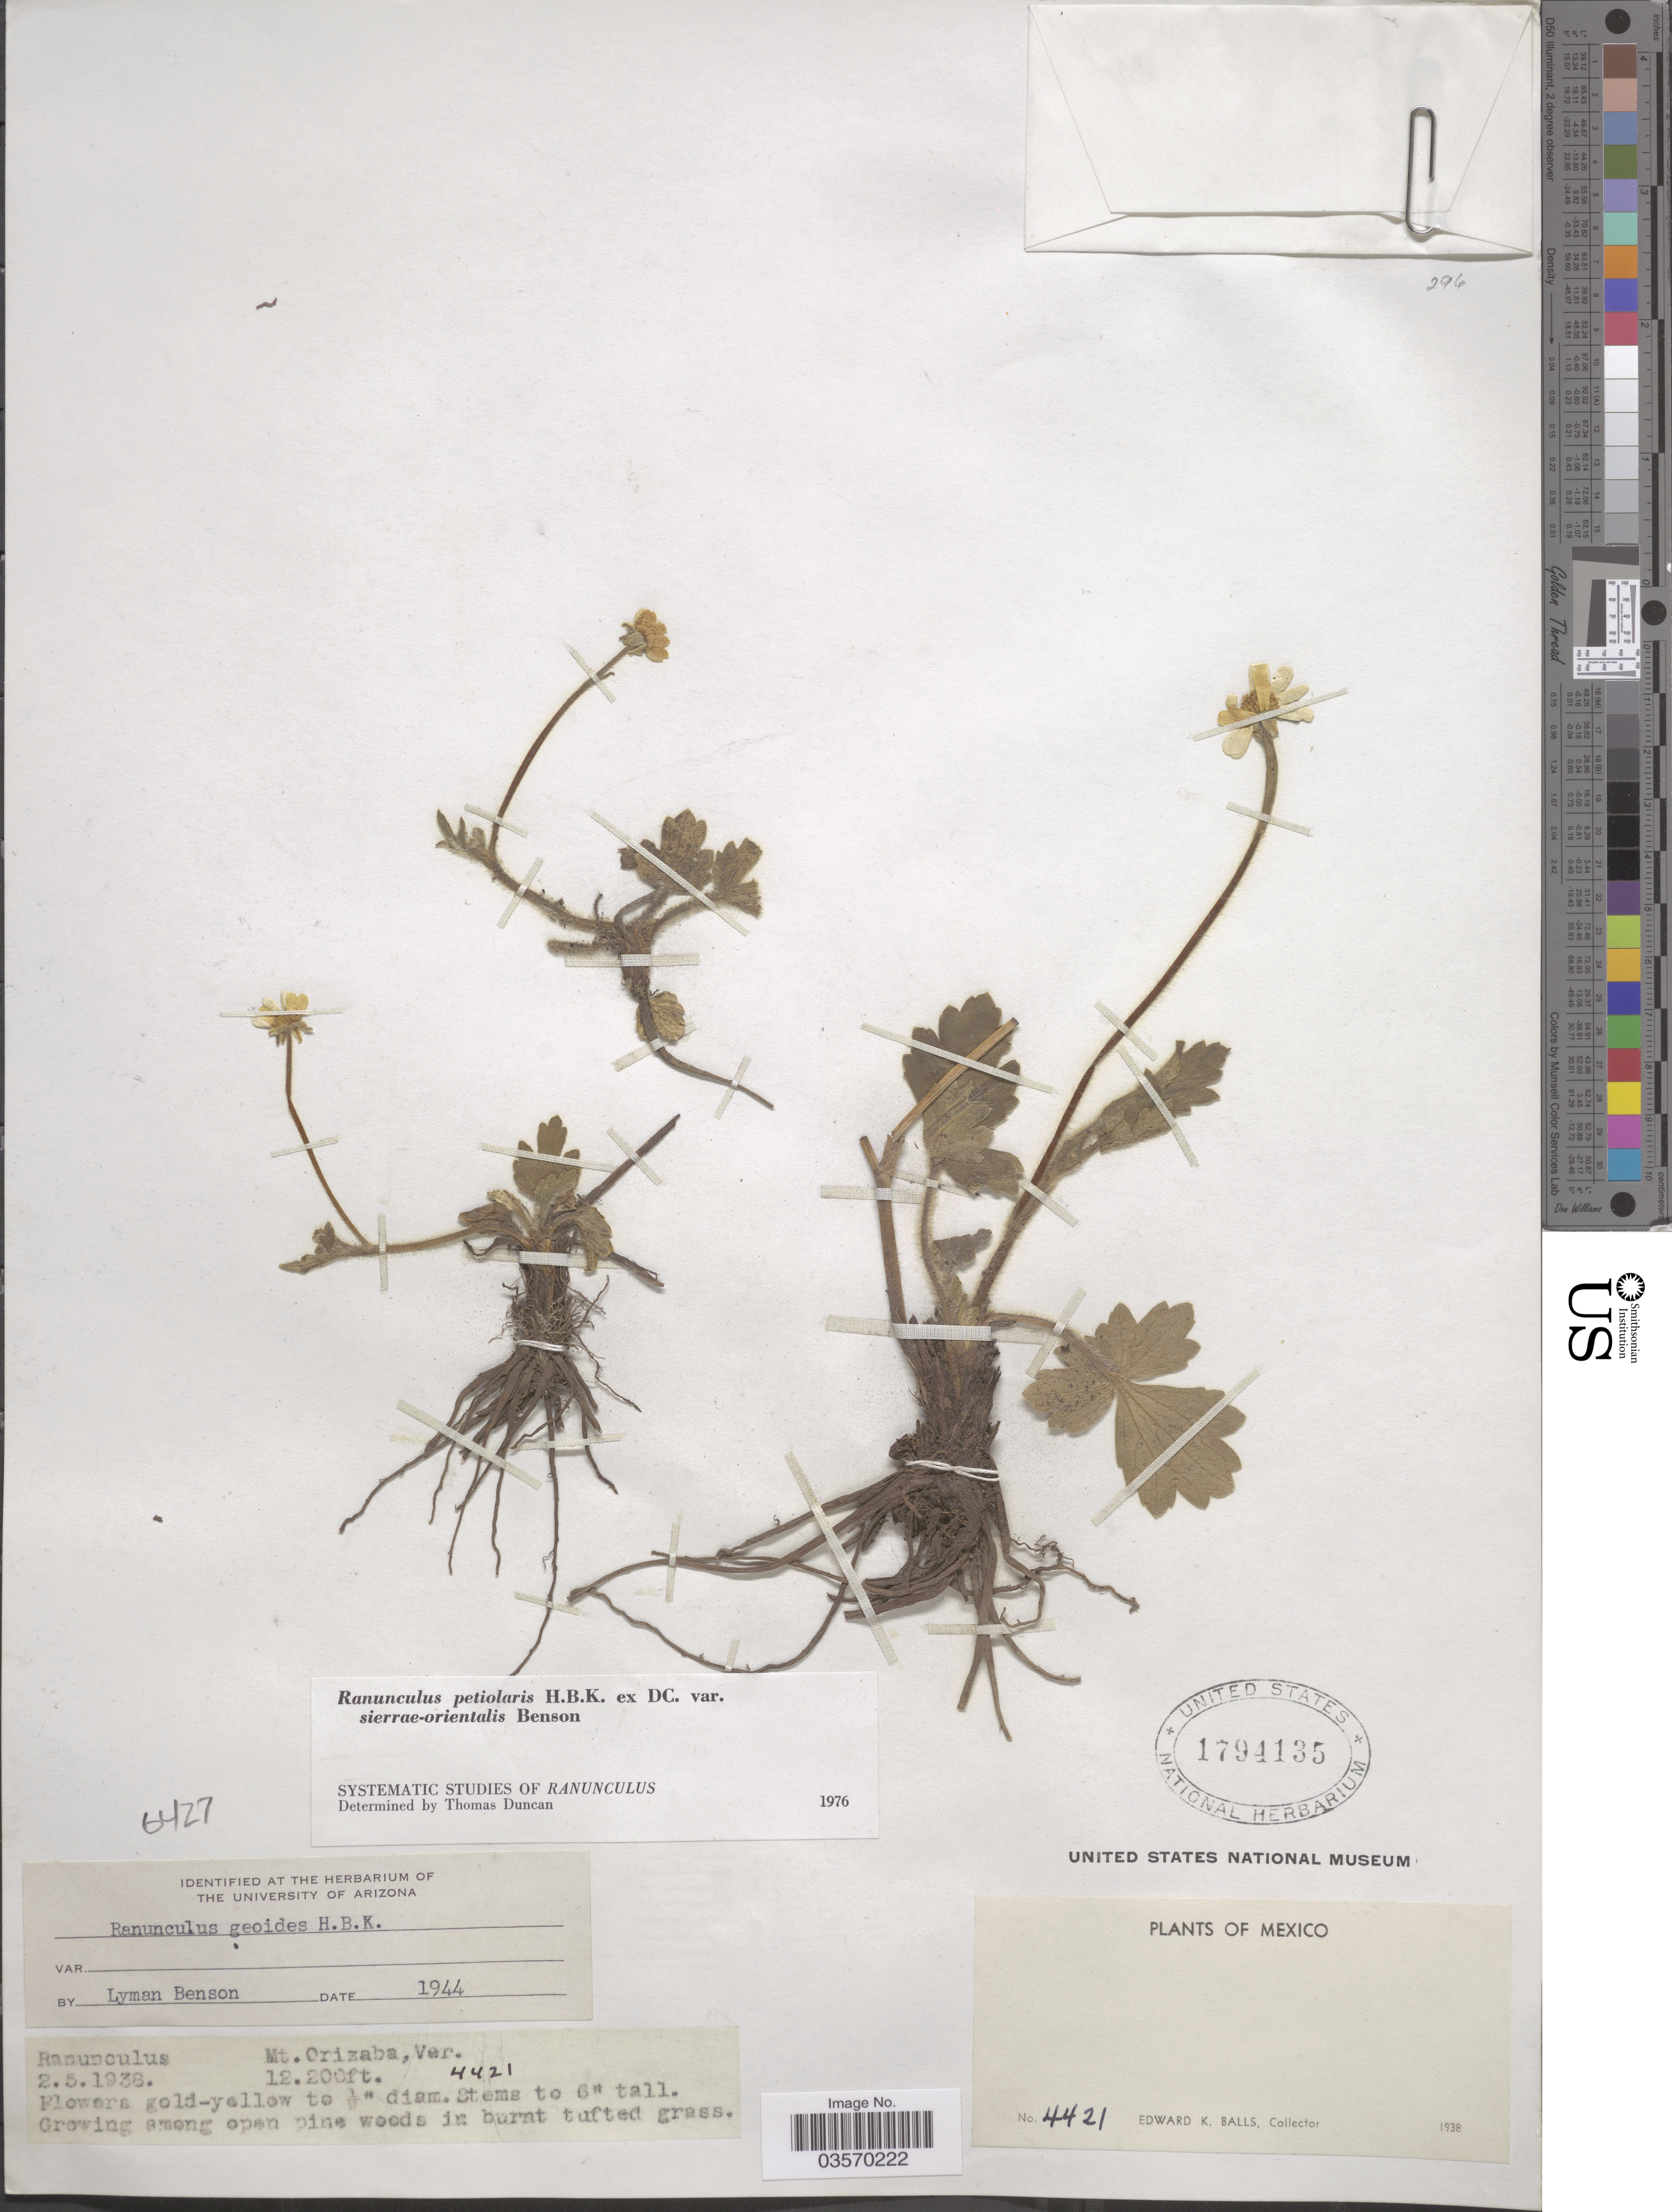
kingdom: Plantae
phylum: Tracheophyta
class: Magnoliopsida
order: Ranunculales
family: Ranunculaceae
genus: Ranunculus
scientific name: Ranunculus petiolaris var. sierrae-orientalis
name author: L.D. Benson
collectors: E. K. Balls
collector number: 4421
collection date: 1938-05-02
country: Mexico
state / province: Veracruz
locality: Mt. Orizaba.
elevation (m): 3719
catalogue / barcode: US 1794135